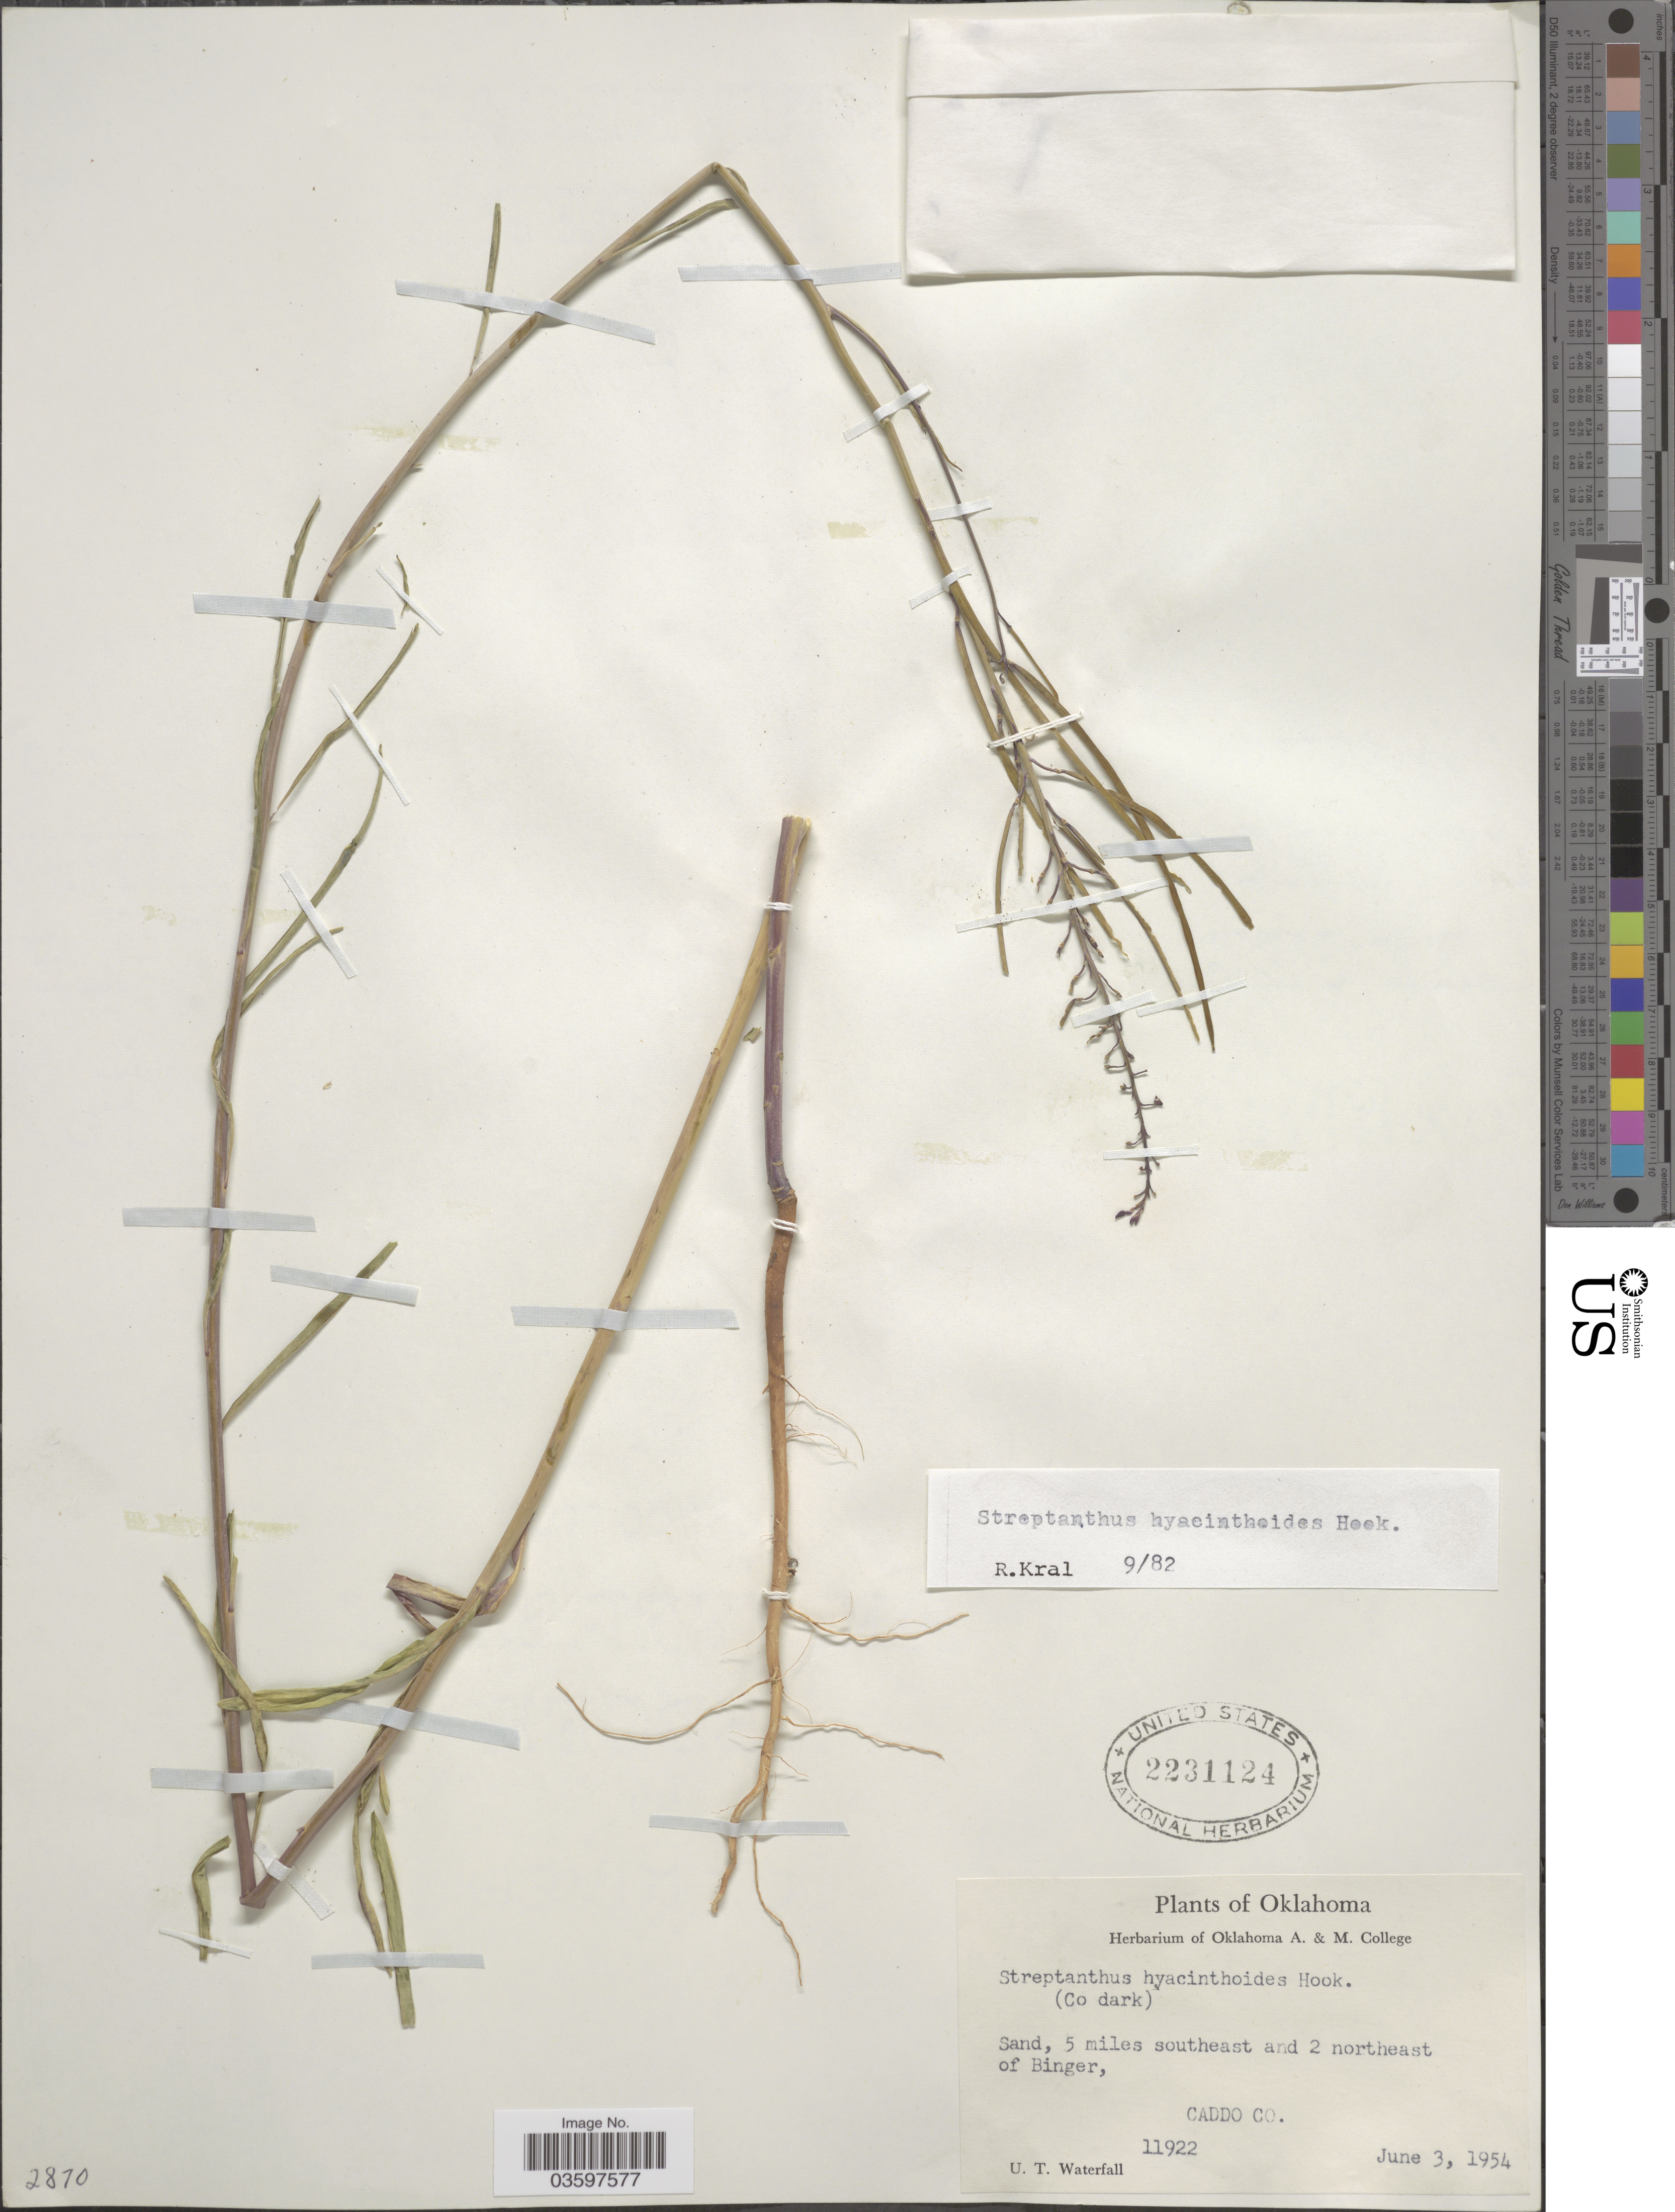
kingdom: Plantae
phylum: Tracheophyta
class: Magnoliopsida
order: Brassicales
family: Brassicaceae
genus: Streptanthus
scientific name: Streptanthus hyacinthoides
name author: Hook.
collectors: U. T. Waterfall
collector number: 11922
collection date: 1954-06-03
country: United States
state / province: Oklahoma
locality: Sand, 5 miles southeast and 2 northeast of Binger, Caddo Co.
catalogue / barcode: US 2231124